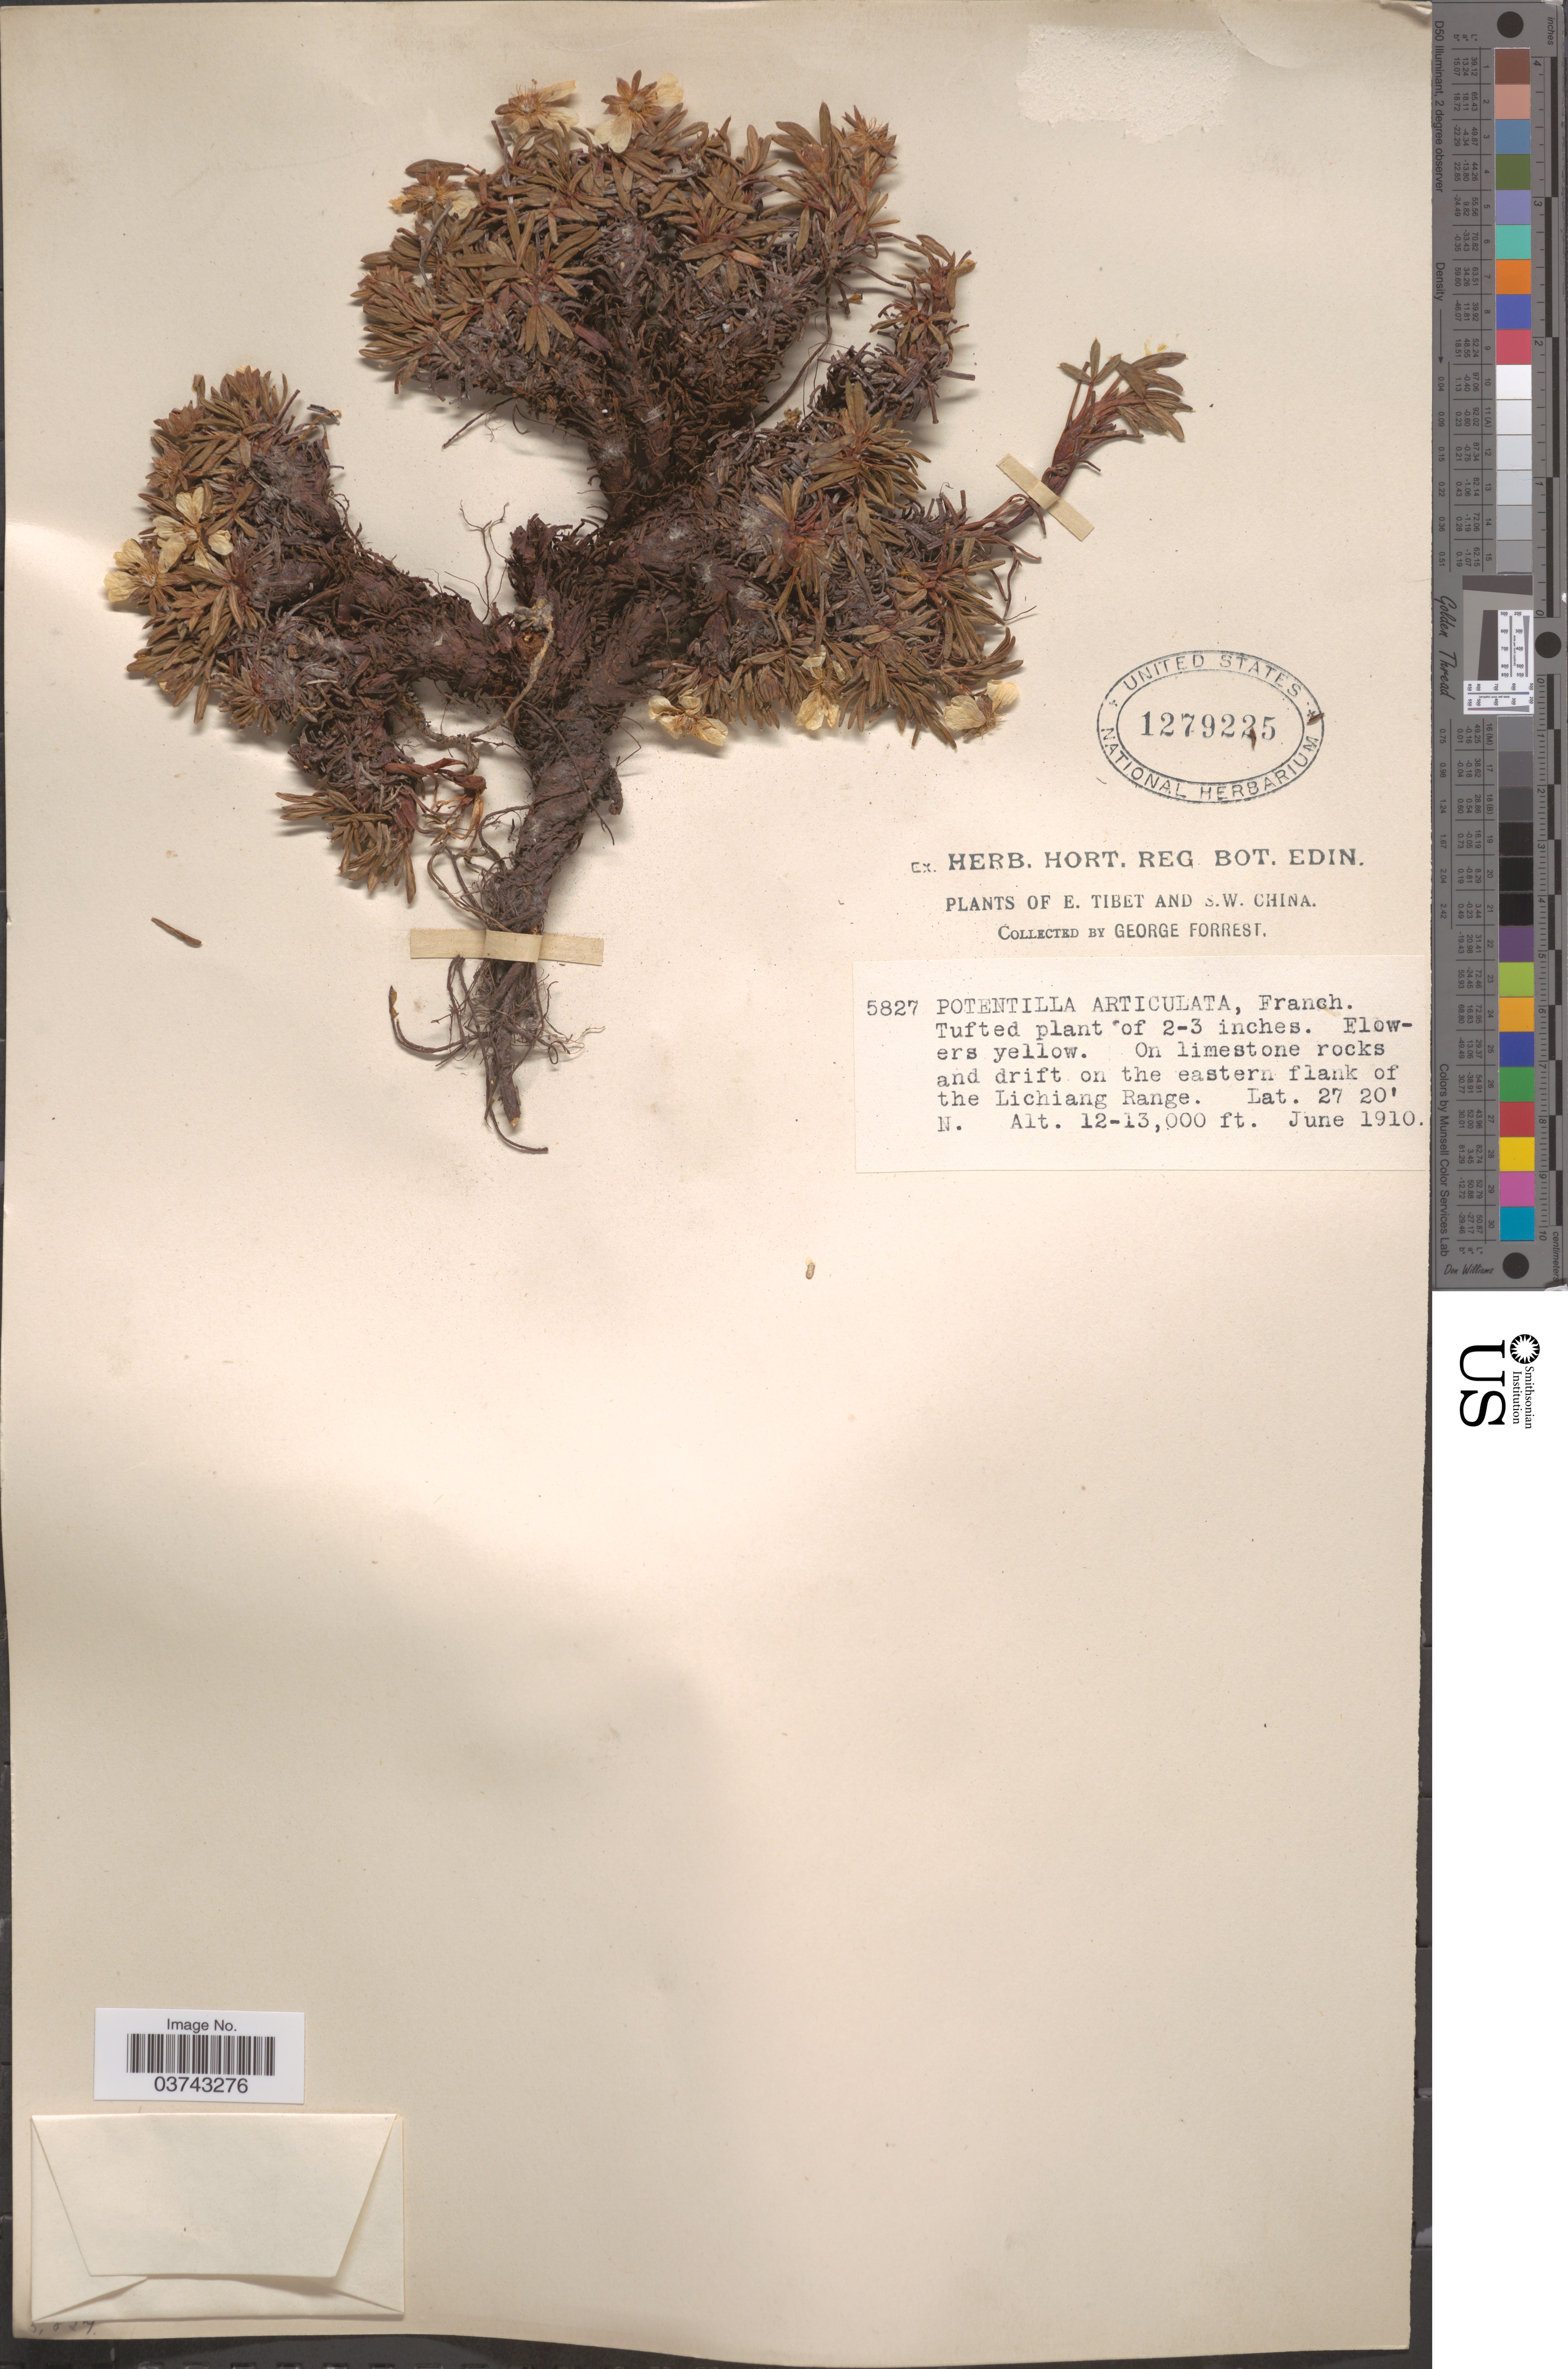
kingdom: Plantae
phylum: Tracheophyta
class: Magnoliopsida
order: Rosales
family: Rosaceae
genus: Potentilla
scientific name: Potentilla articulata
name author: Franch.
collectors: G. Forrest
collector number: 5827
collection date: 1910-06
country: China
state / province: Xizang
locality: E. Tibet and S. W. China. On the eastern flank of the Lichiang Range.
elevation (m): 3658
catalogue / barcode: US 1279225